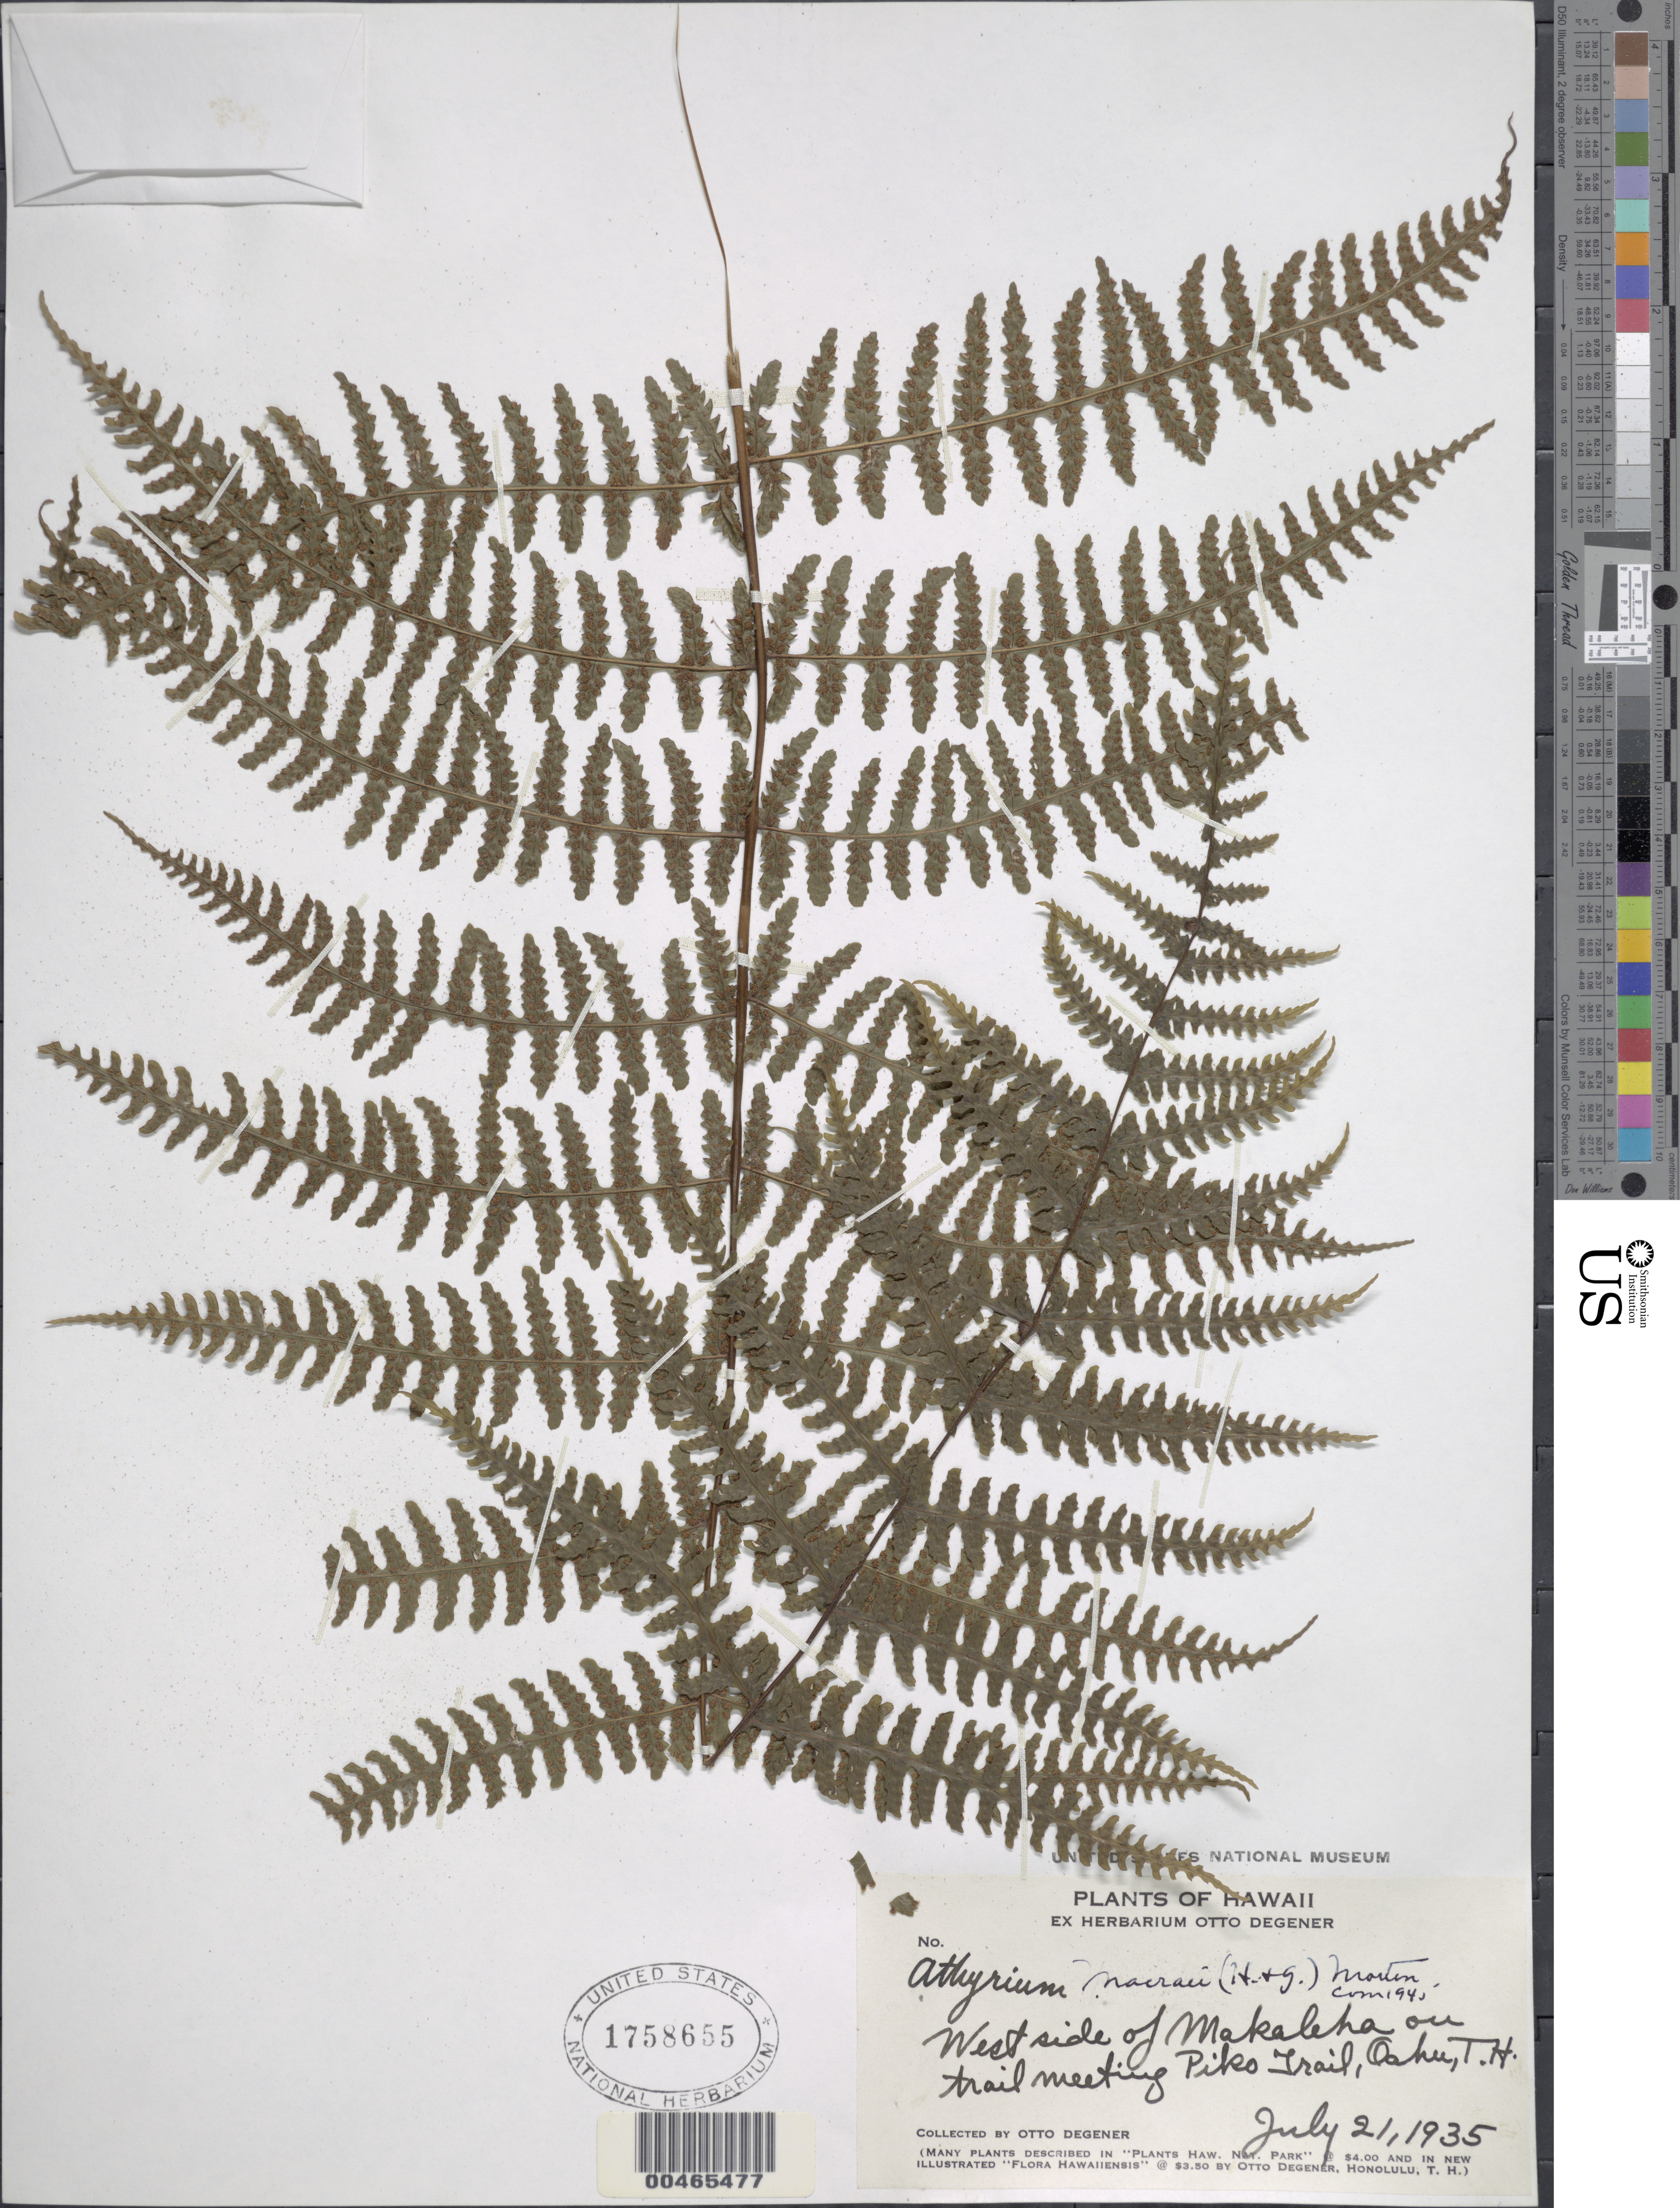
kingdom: Plantae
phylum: Tracheophyta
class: Polypodiopsida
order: Polypodiales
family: Athyriaceae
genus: Deparia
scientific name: Deparia prolifera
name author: (Kaulf.) Hook. & Grev.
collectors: O. Degener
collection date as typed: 21 Jul 1935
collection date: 1935-07-21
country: United States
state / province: Hawaii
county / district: Honolulu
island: Oahu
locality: W side of Makaleha on trail meeting Piko Trail, Oahu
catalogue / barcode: US 1758655